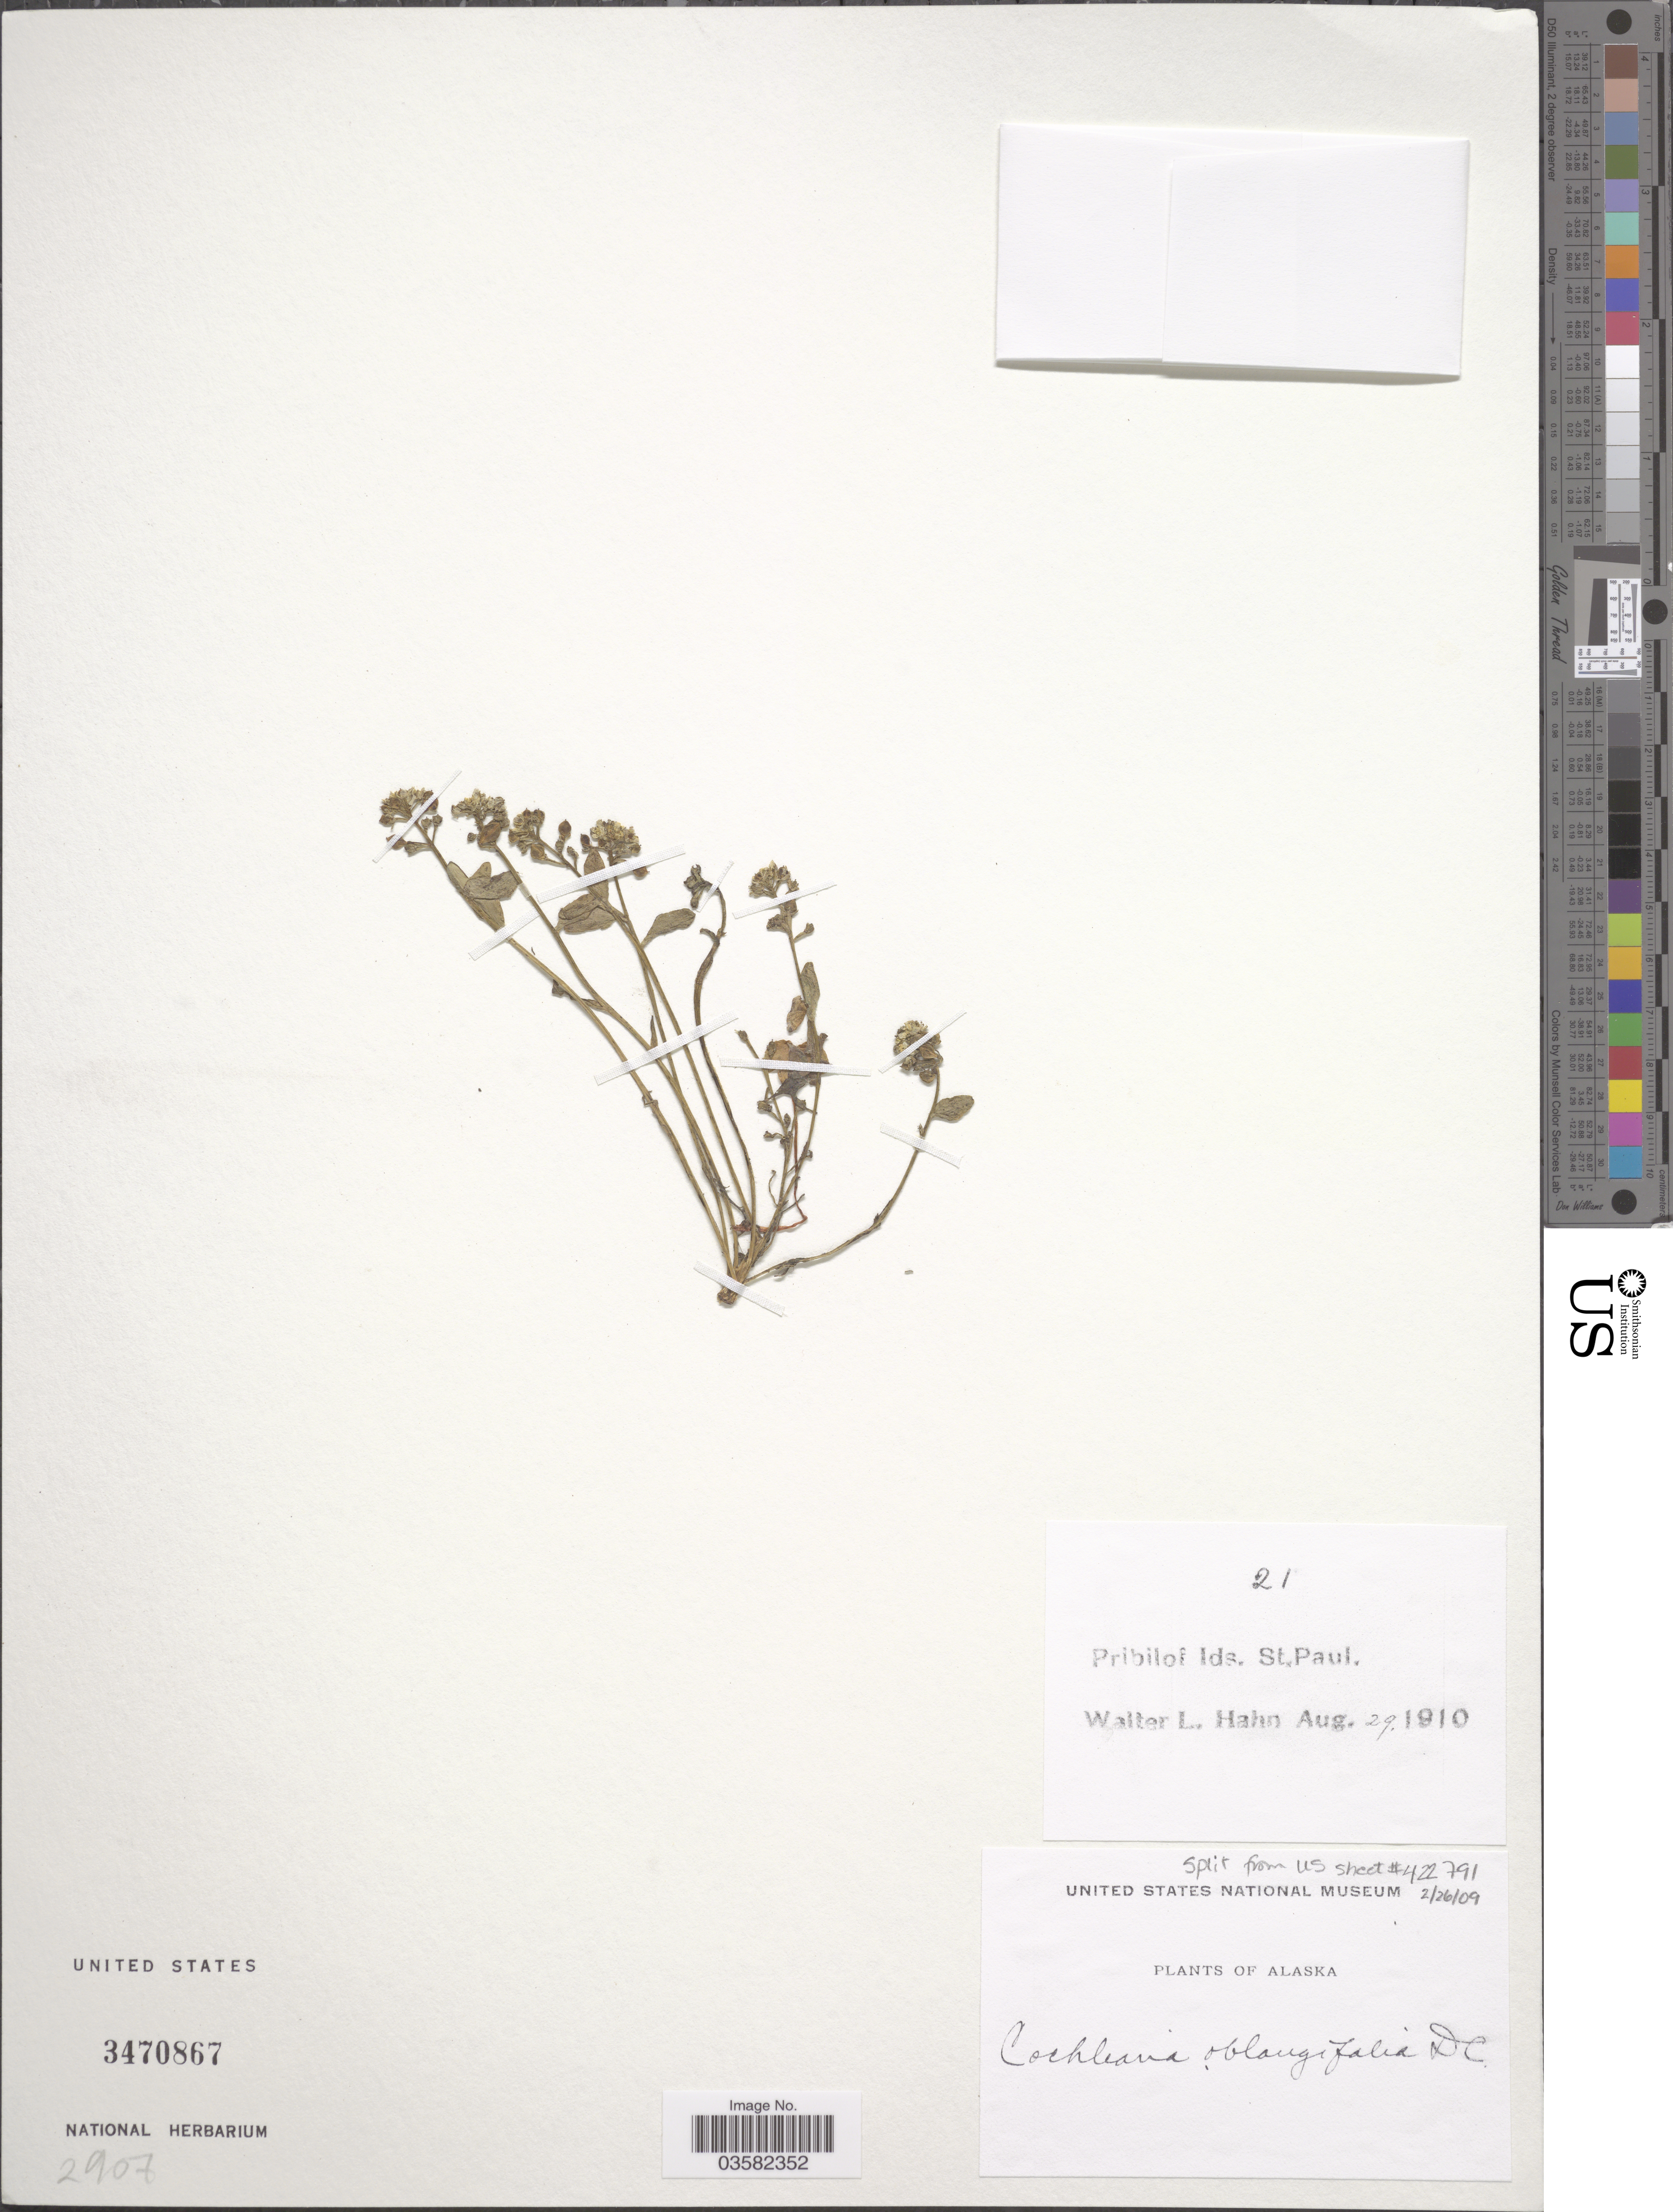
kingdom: Plantae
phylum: Tracheophyta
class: Magnoliopsida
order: Brassicales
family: Brassicaceae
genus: Cochlearia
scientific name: Cochlearia oblongifolia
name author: DC.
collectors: W. L. Hahn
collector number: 21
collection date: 1910-08-29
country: United States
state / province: Alaska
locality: Pribilof Ids. St. Paul.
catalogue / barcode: US 3470867